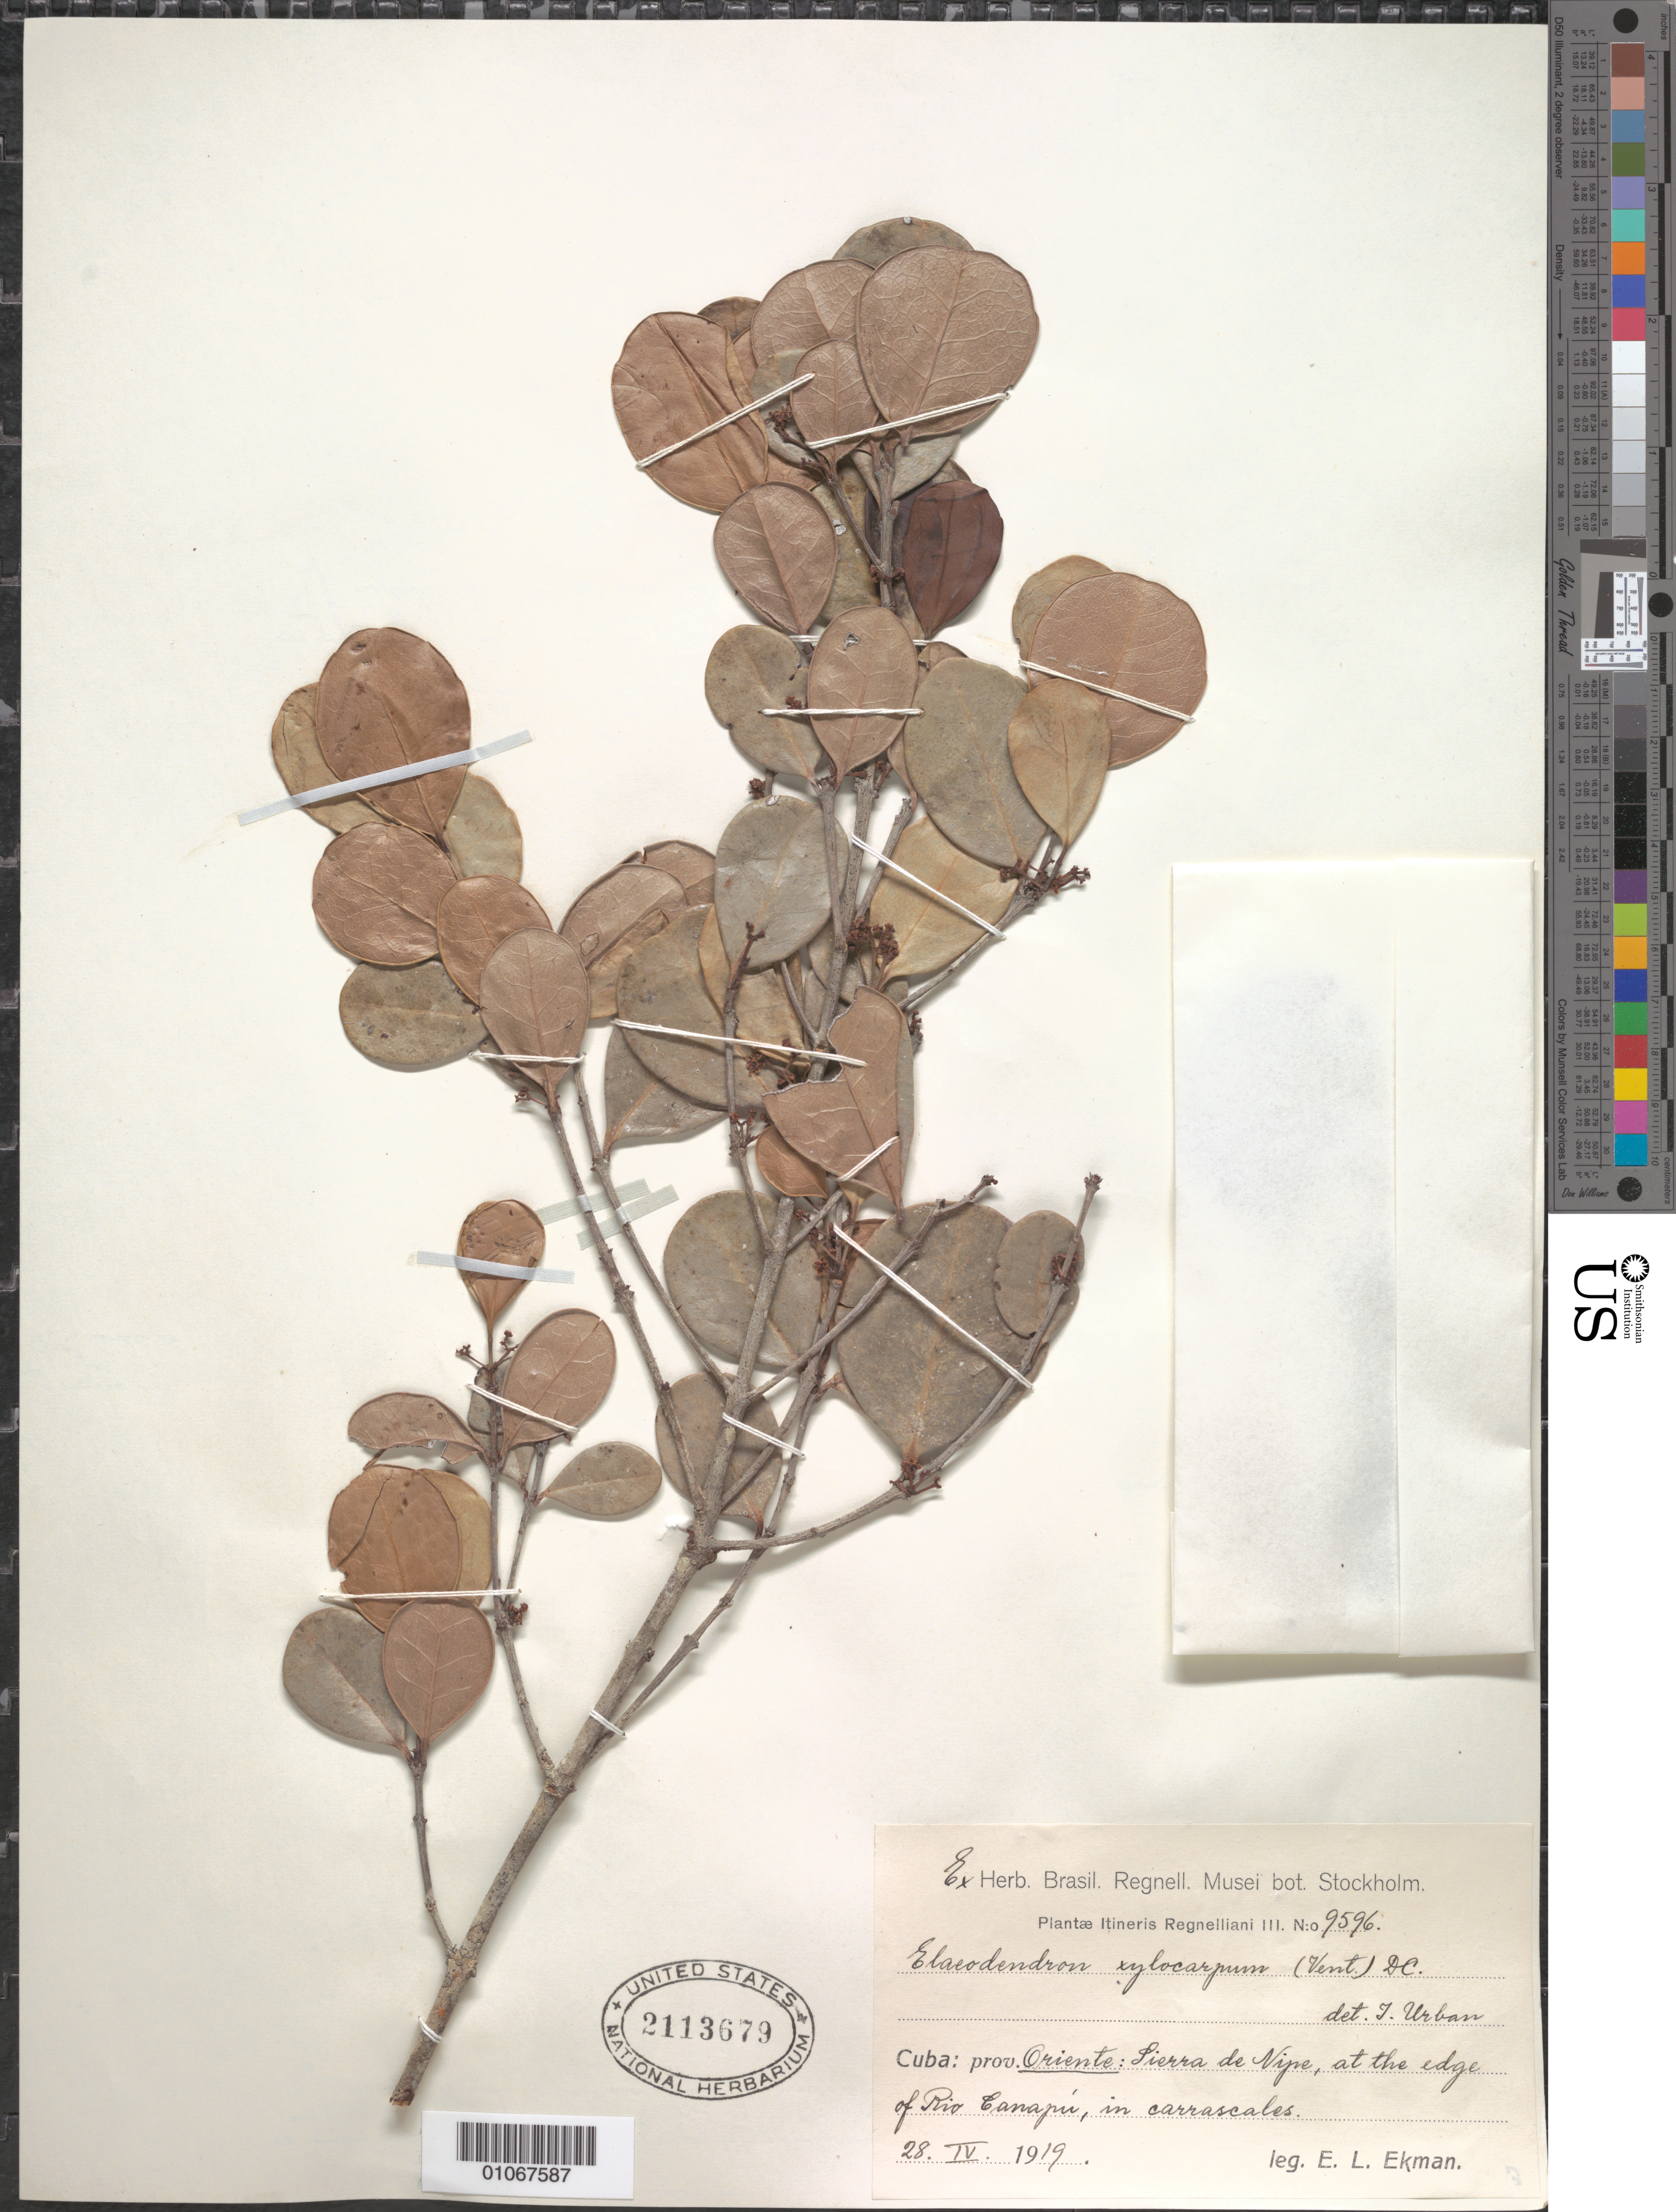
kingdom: Plantae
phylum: Tracheophyta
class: Magnoliopsida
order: Celastrales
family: Celastraceae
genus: Elaeodendron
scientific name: Elaeodendron xylocarpum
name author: (Vent.) DC.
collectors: E. L. Ekman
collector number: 9596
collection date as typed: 28 Apr 1919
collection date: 1919-04-28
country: Cuba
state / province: Holguín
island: Cuba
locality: Sierra de Nipe, at the edge of rio Canazu, in carrascales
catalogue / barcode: US 2113679